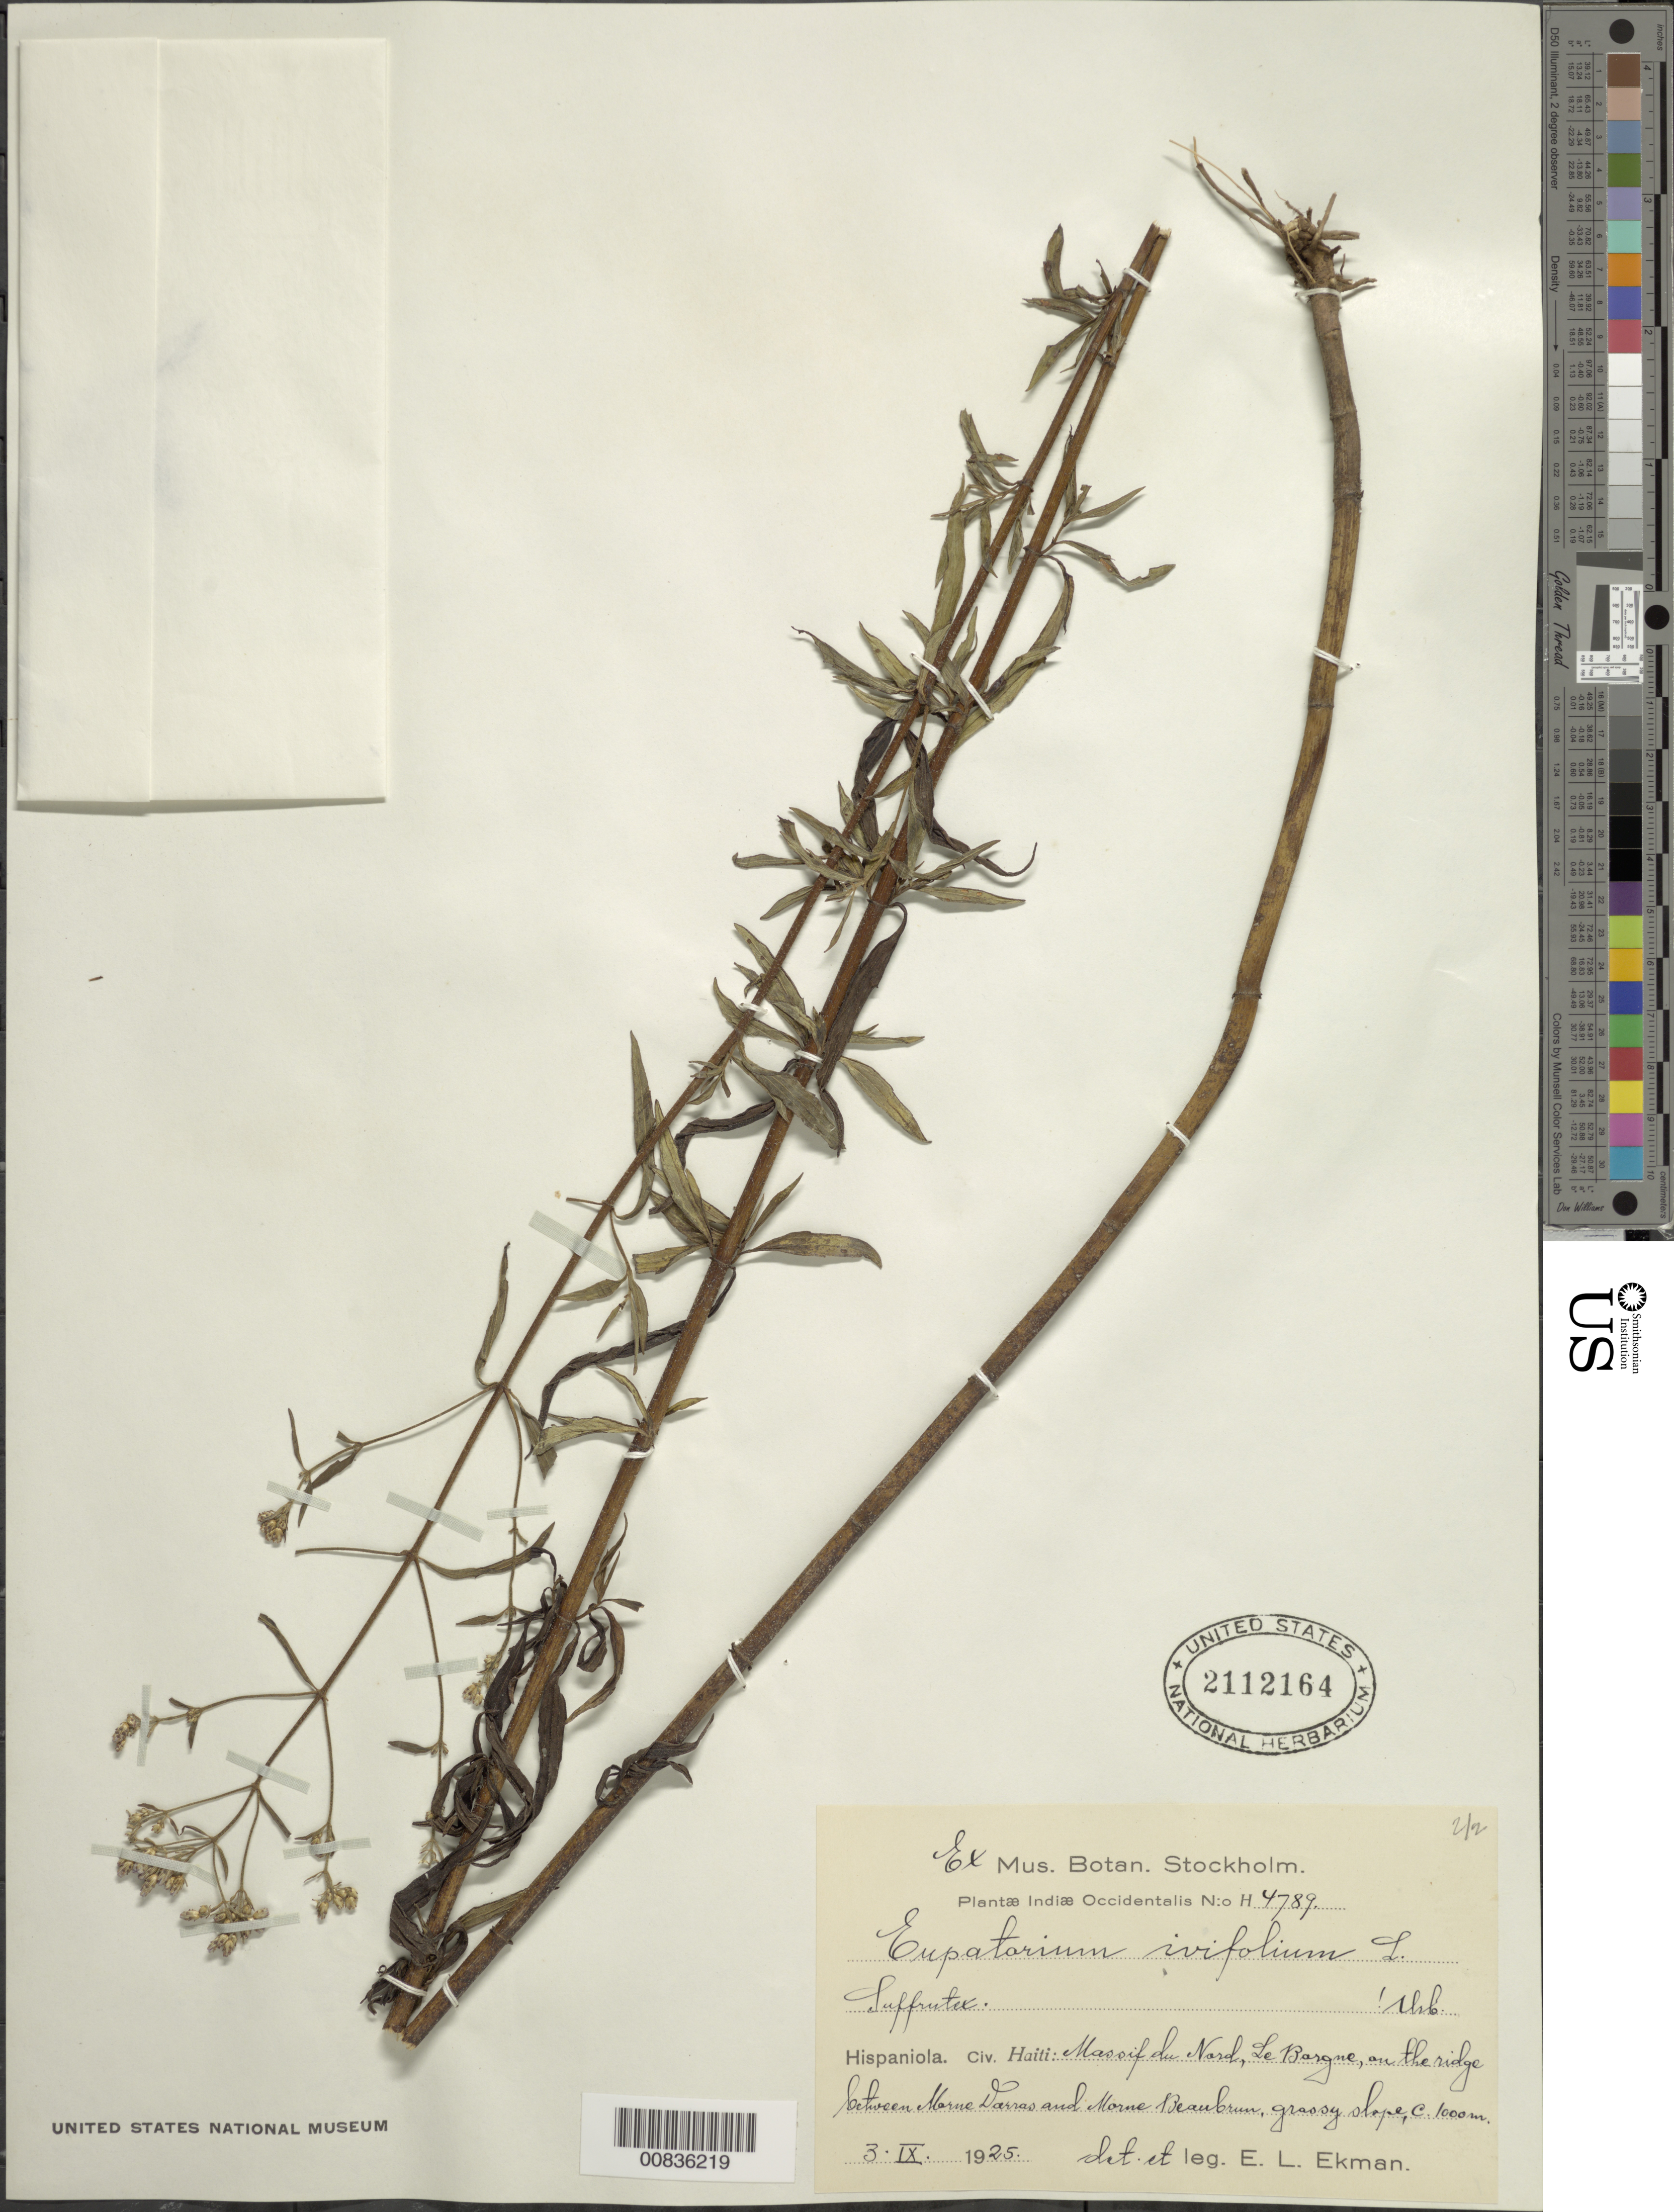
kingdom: Plantae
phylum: Tracheophyta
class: Magnoliopsida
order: Asterales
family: Asteraceae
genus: Chromolaena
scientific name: Chromolaena ivaefolia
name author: (L.) R.M. King & H. Rob.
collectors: E. L. Ekman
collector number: H 4789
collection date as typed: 03 Nov 1925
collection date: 1925-11-03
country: Haiti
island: Hispaniola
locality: Massif du Nord, Le Borgne, on the ridge between M. Darras and M. Beaubrum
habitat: Grassy slope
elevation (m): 1000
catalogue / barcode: US 2112164